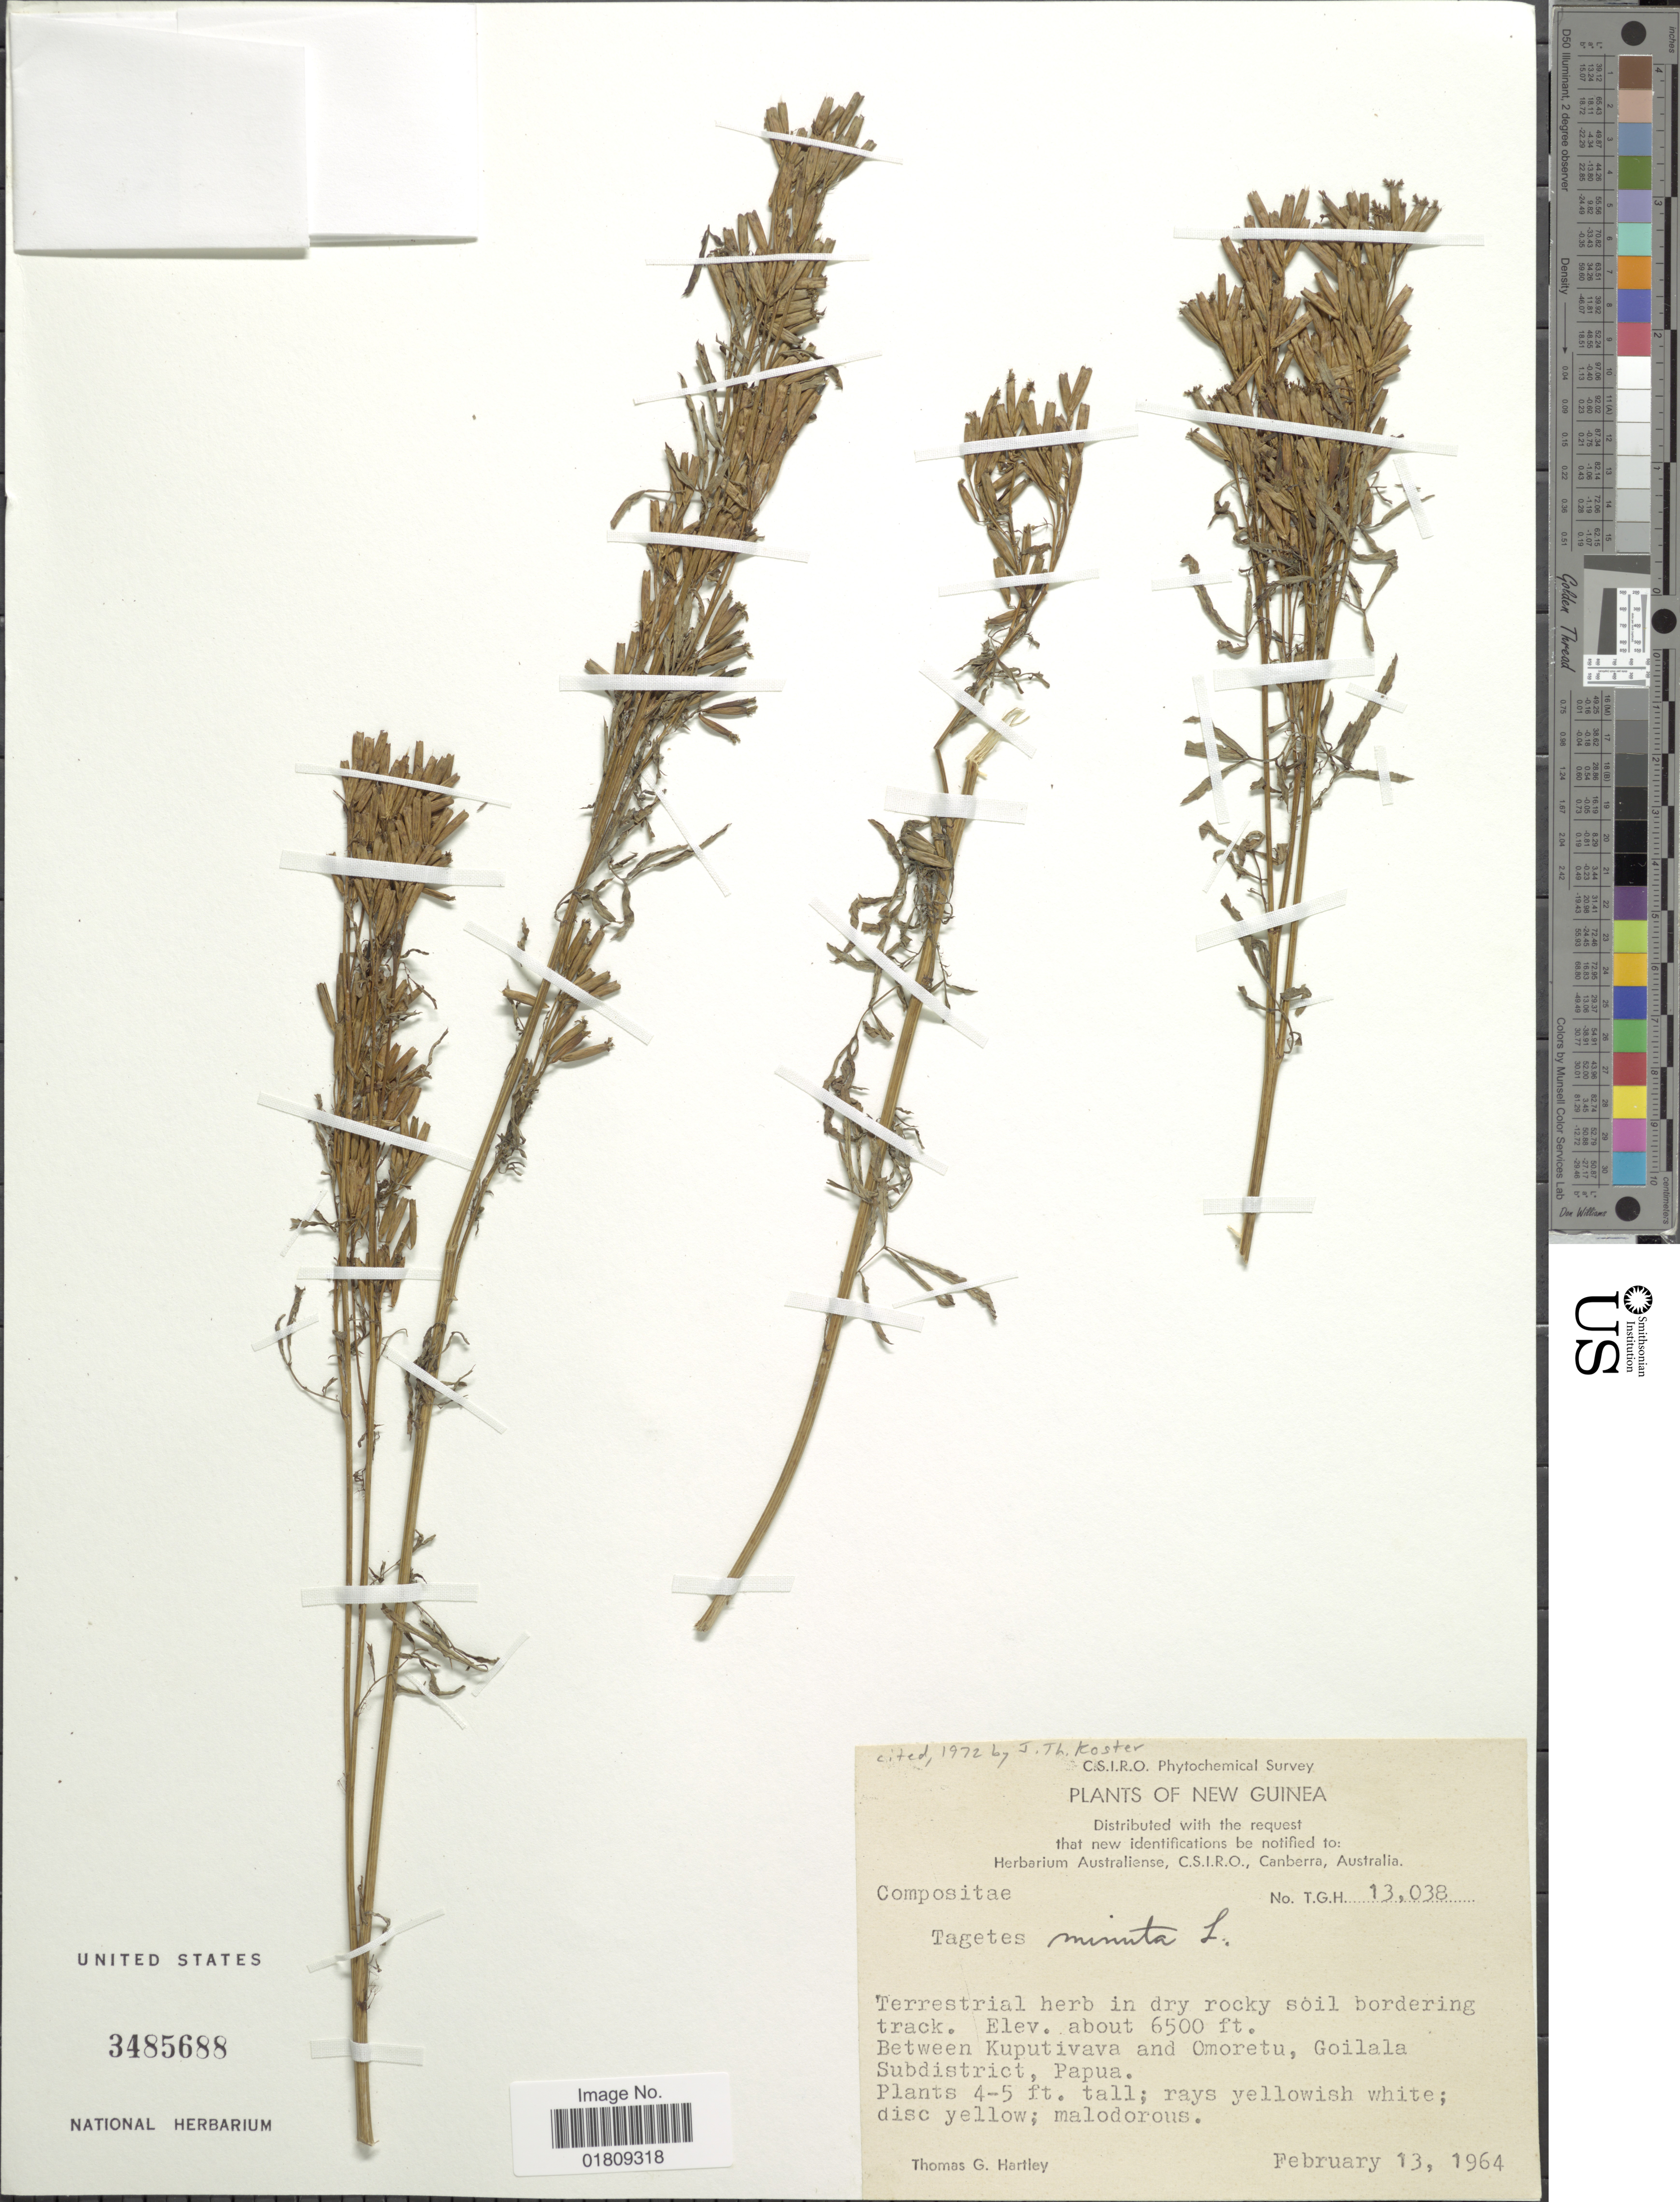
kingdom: Plantae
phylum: Tracheophyta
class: Magnoliopsida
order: Asterales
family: Asteraceae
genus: Tagetes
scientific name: Tagetes minuta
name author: L.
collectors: T. G. Hartley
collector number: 13038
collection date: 1964-02-13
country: Papua New Guinea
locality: New Guinea, between Kuputivava and Omoretu, Goilala Subdistrict, Papua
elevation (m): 1981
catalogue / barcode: US 3485688